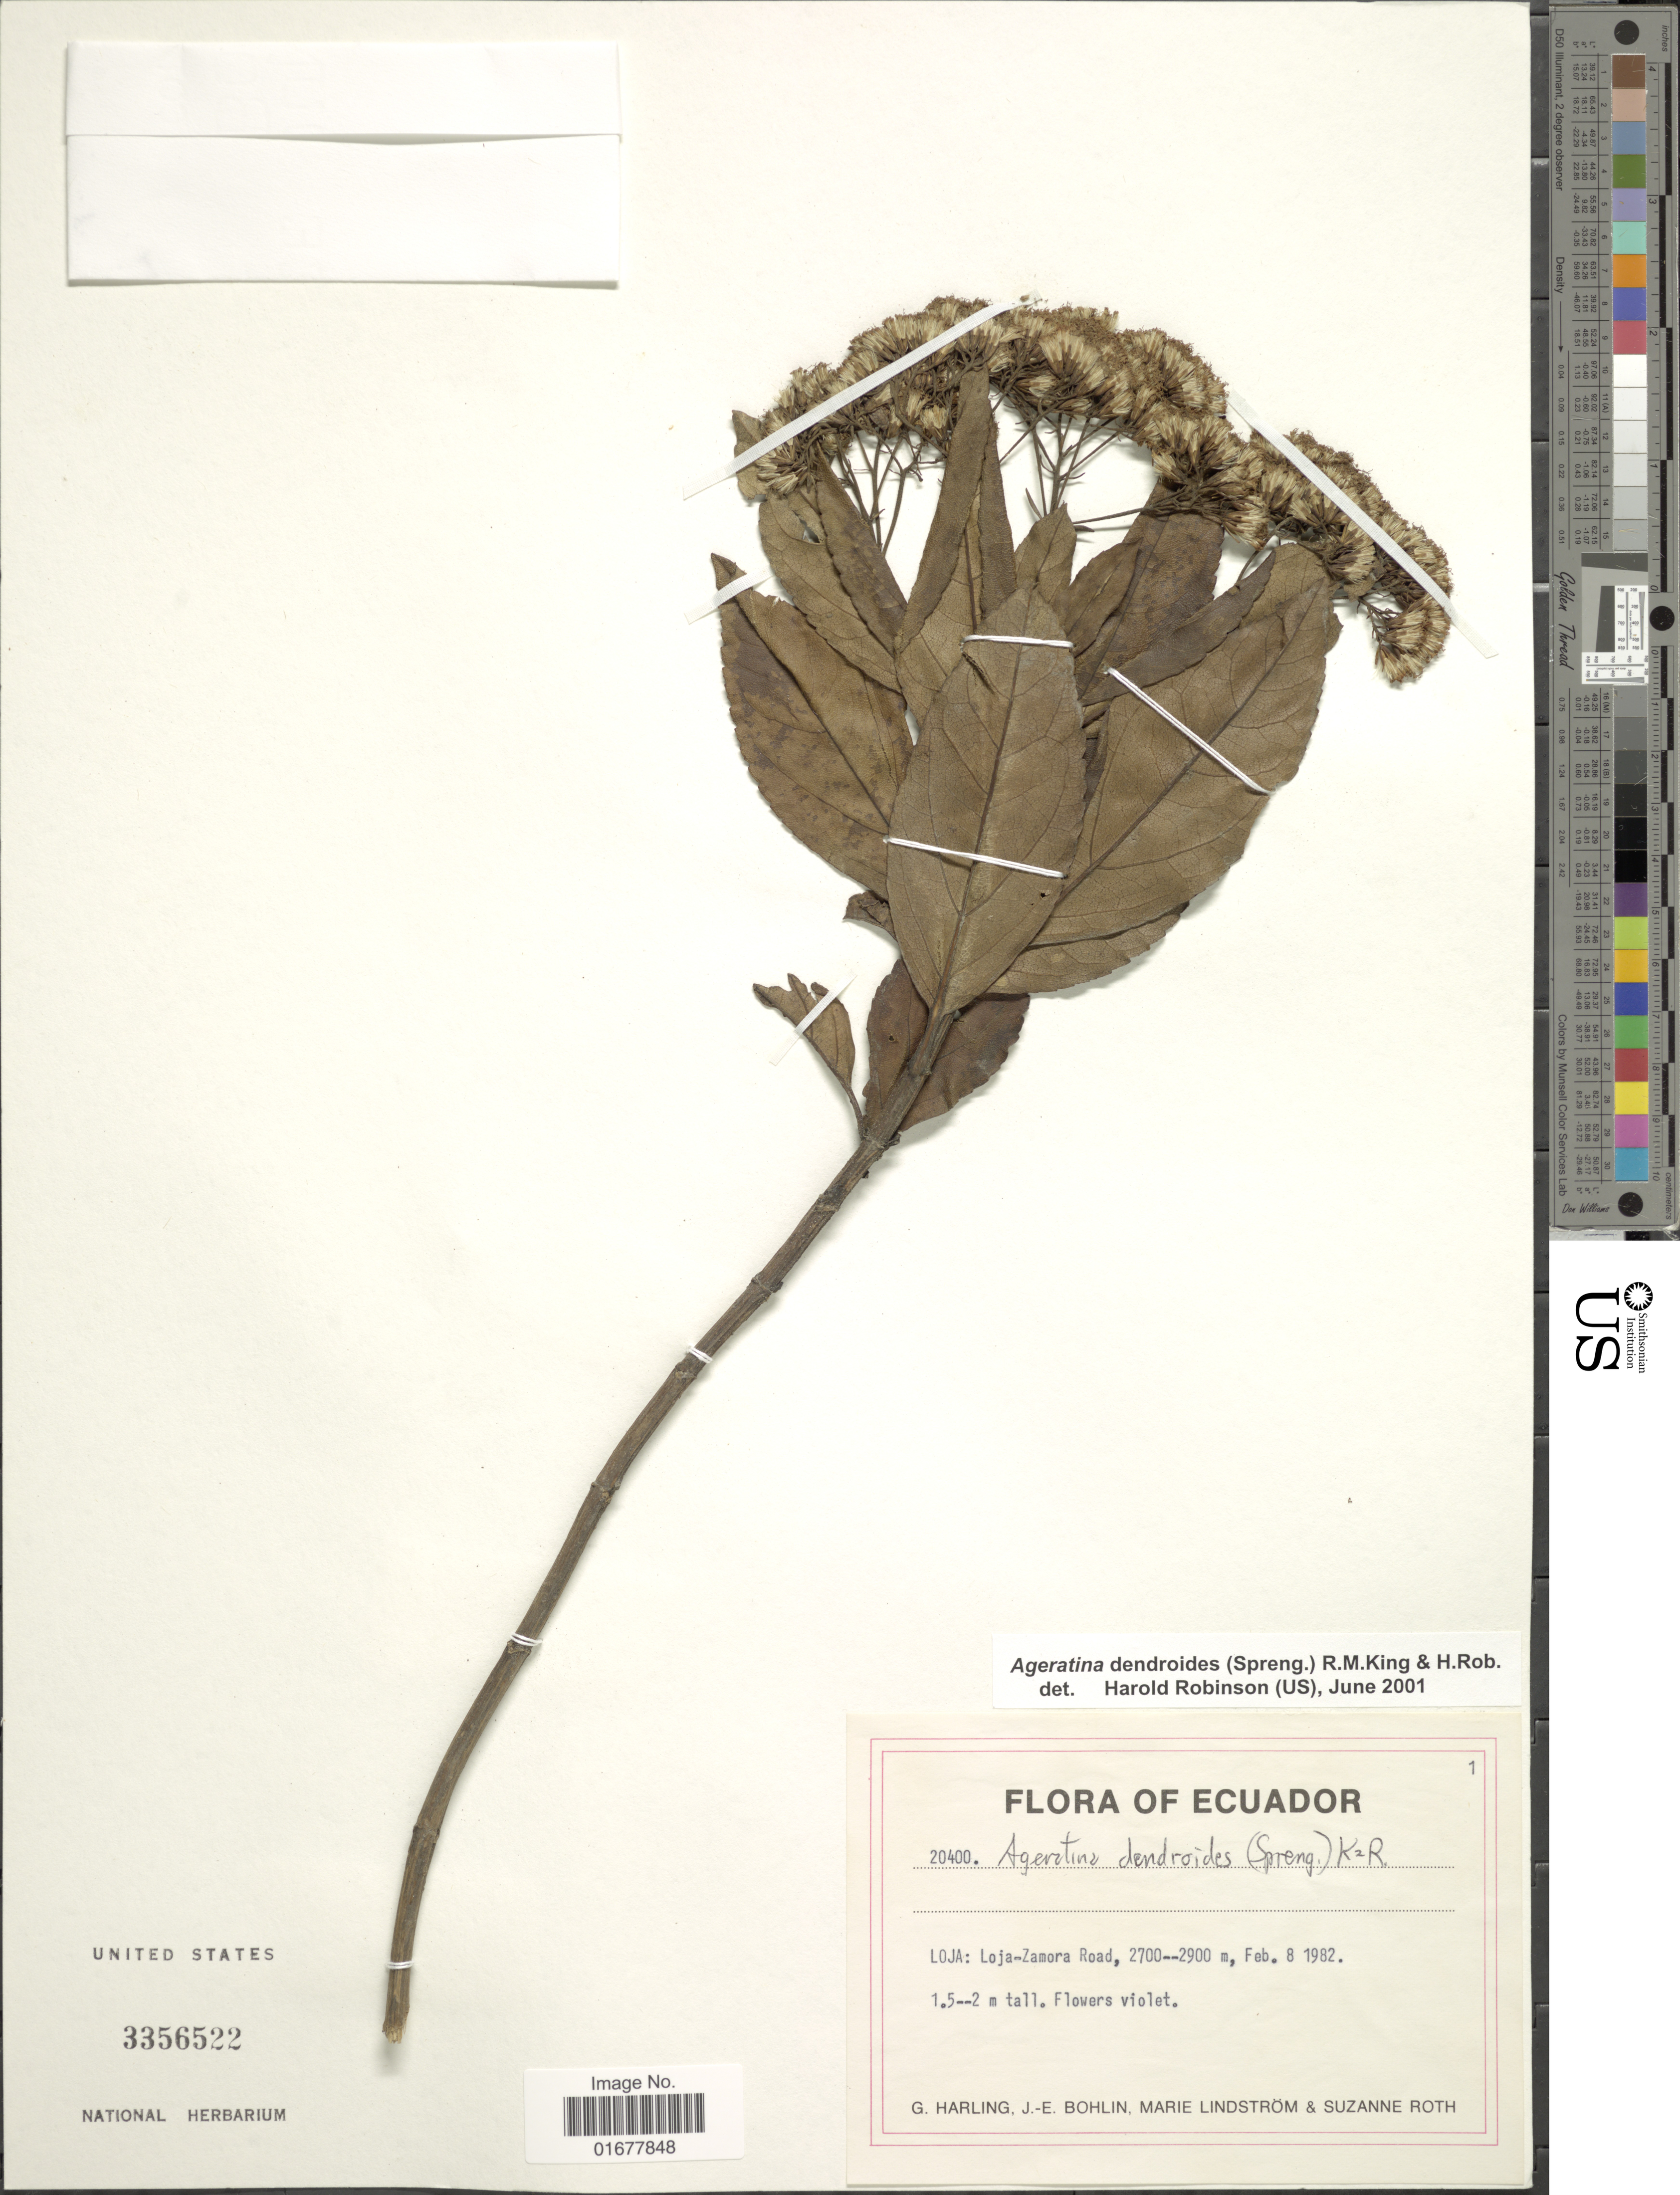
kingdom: Plantae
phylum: Tracheophyta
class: Magnoliopsida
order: Asterales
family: Asteraceae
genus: Ageratina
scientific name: Ageratina dendroides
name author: (Spreng.) R.M. King & H. Rob.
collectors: G. Harling, J. Bohlin, M. Lindström & S. Roth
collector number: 20400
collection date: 1982-02-08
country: Ecuador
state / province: Loja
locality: Loja - Zamora Road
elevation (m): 2700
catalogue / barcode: US 3356522